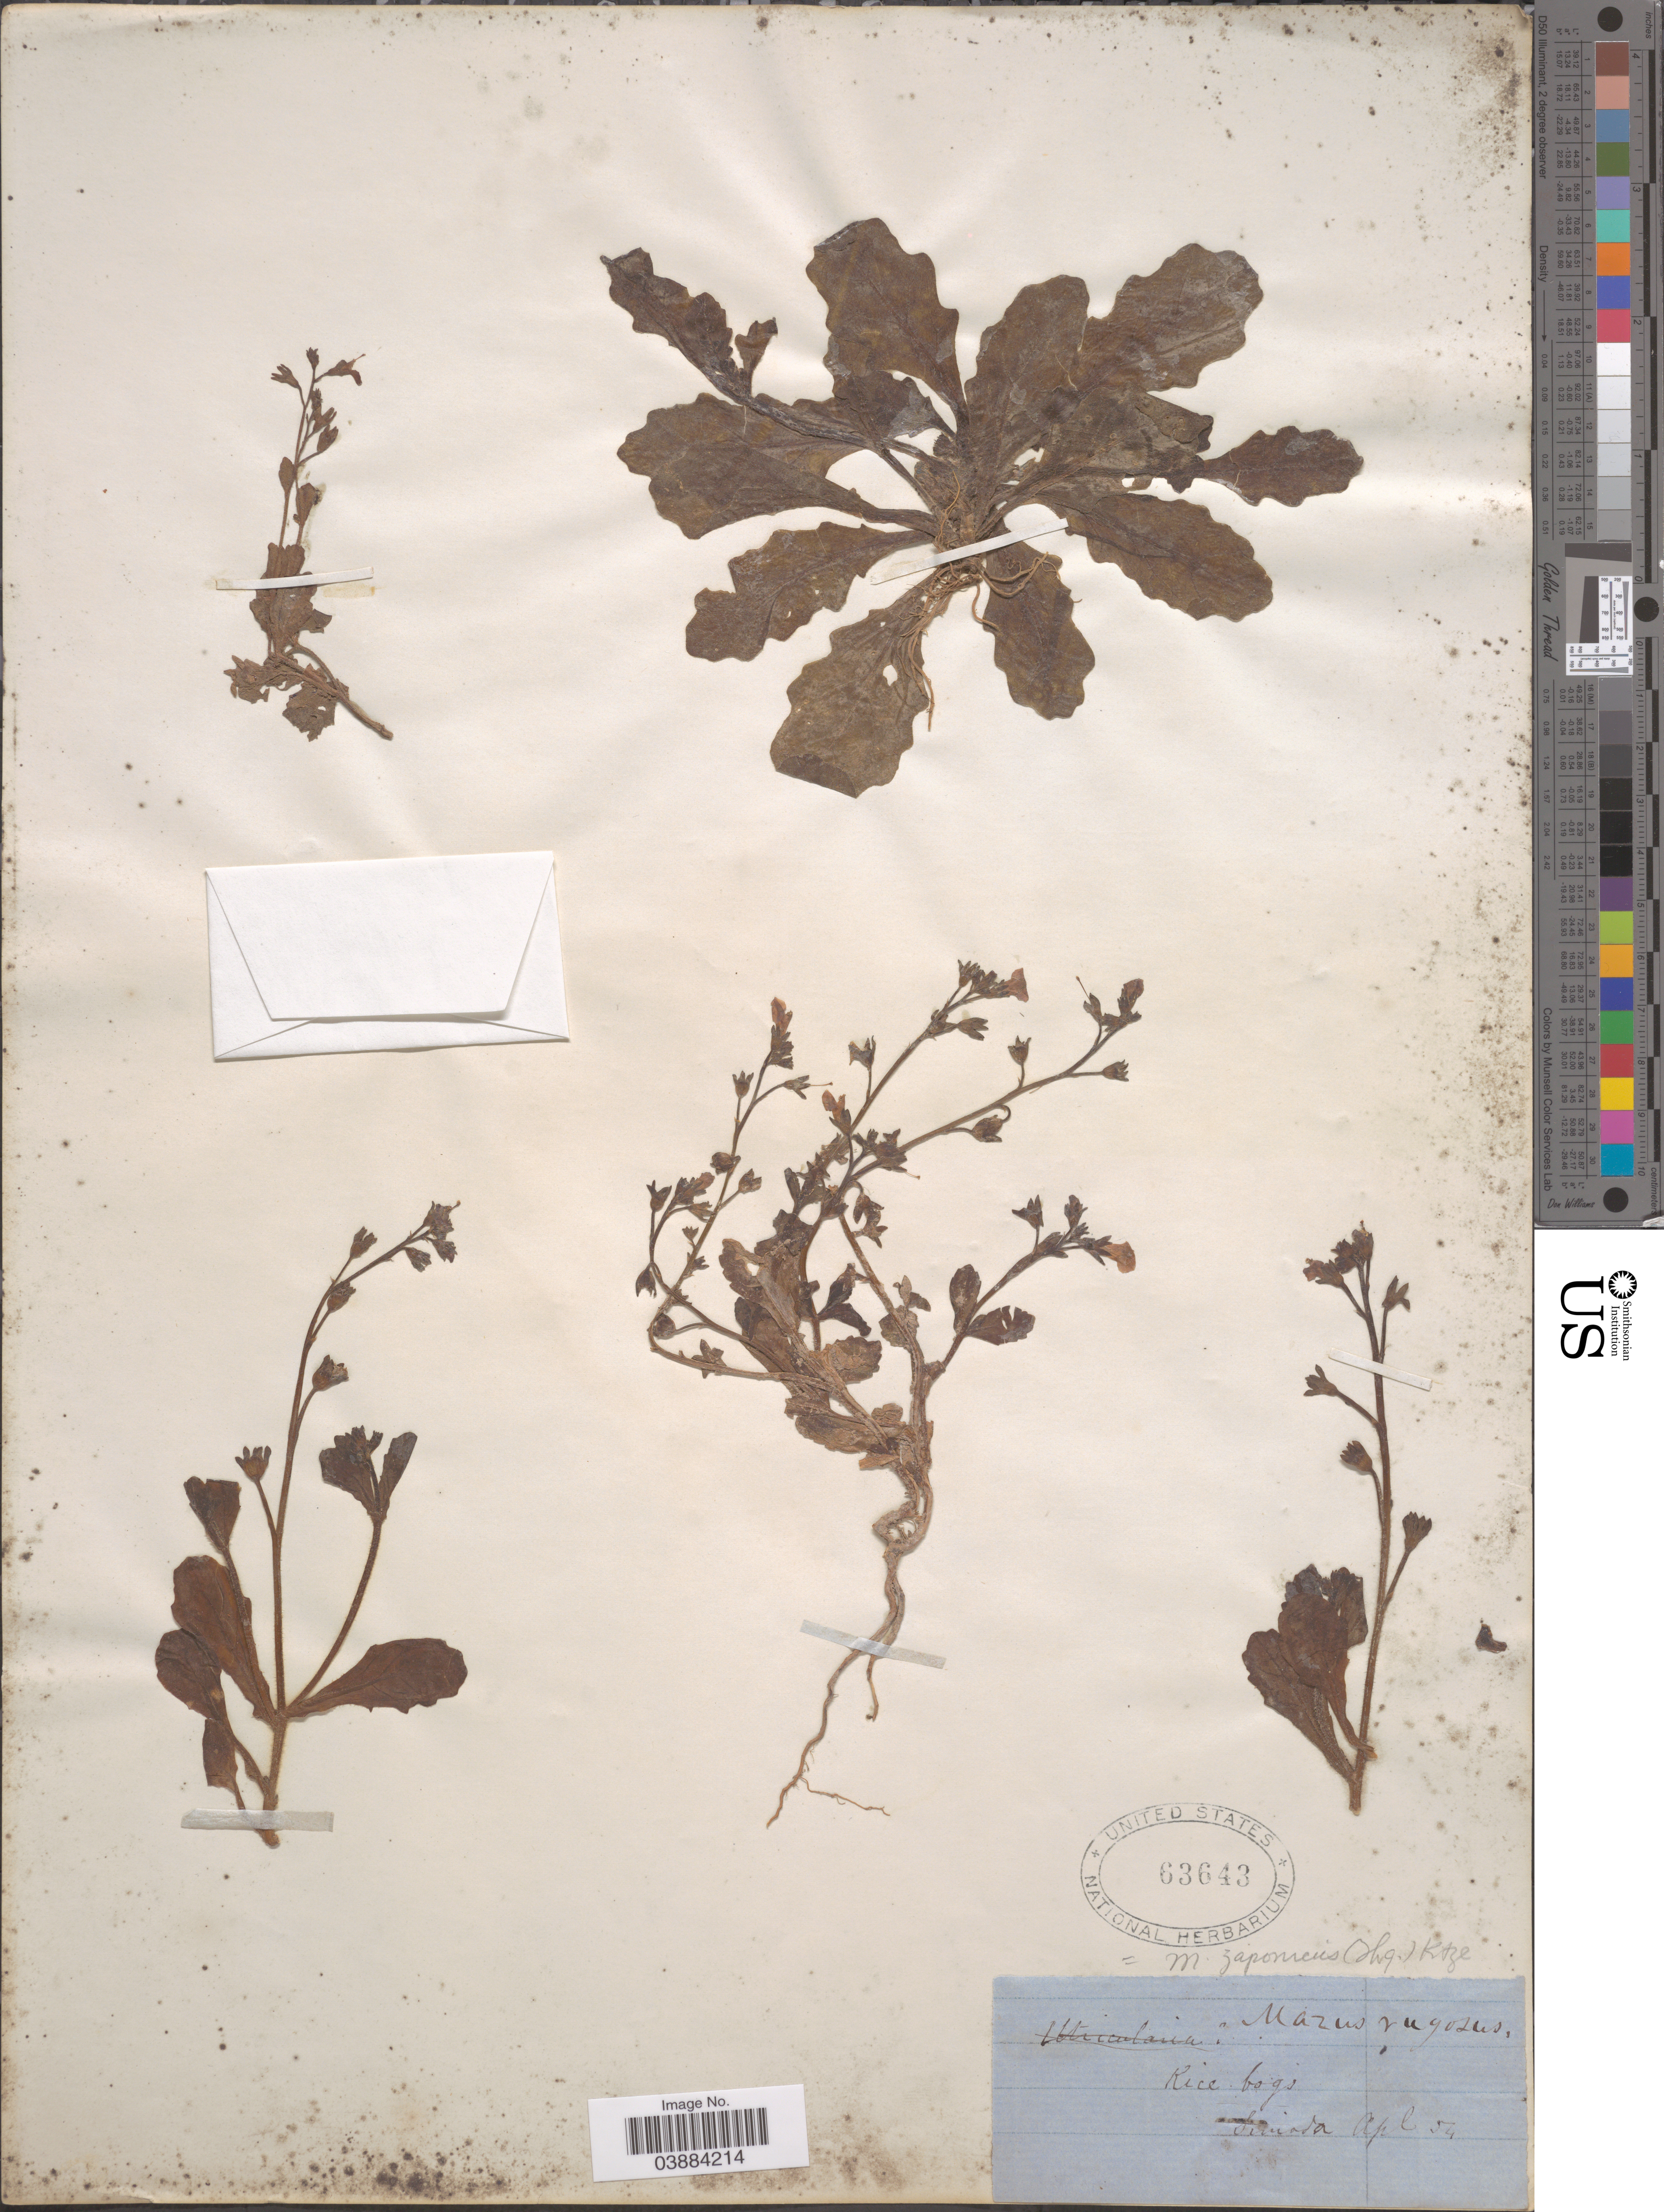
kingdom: Plantae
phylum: Tracheophyta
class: Magnoliopsida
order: Lamiales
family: Mazaceae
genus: Mazus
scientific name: Mazus pumilus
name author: (Burm. f.) Steenis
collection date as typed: Transcribed d/m/y: /4/54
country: Japan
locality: Rice bogs. Simoda.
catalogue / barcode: US 63643